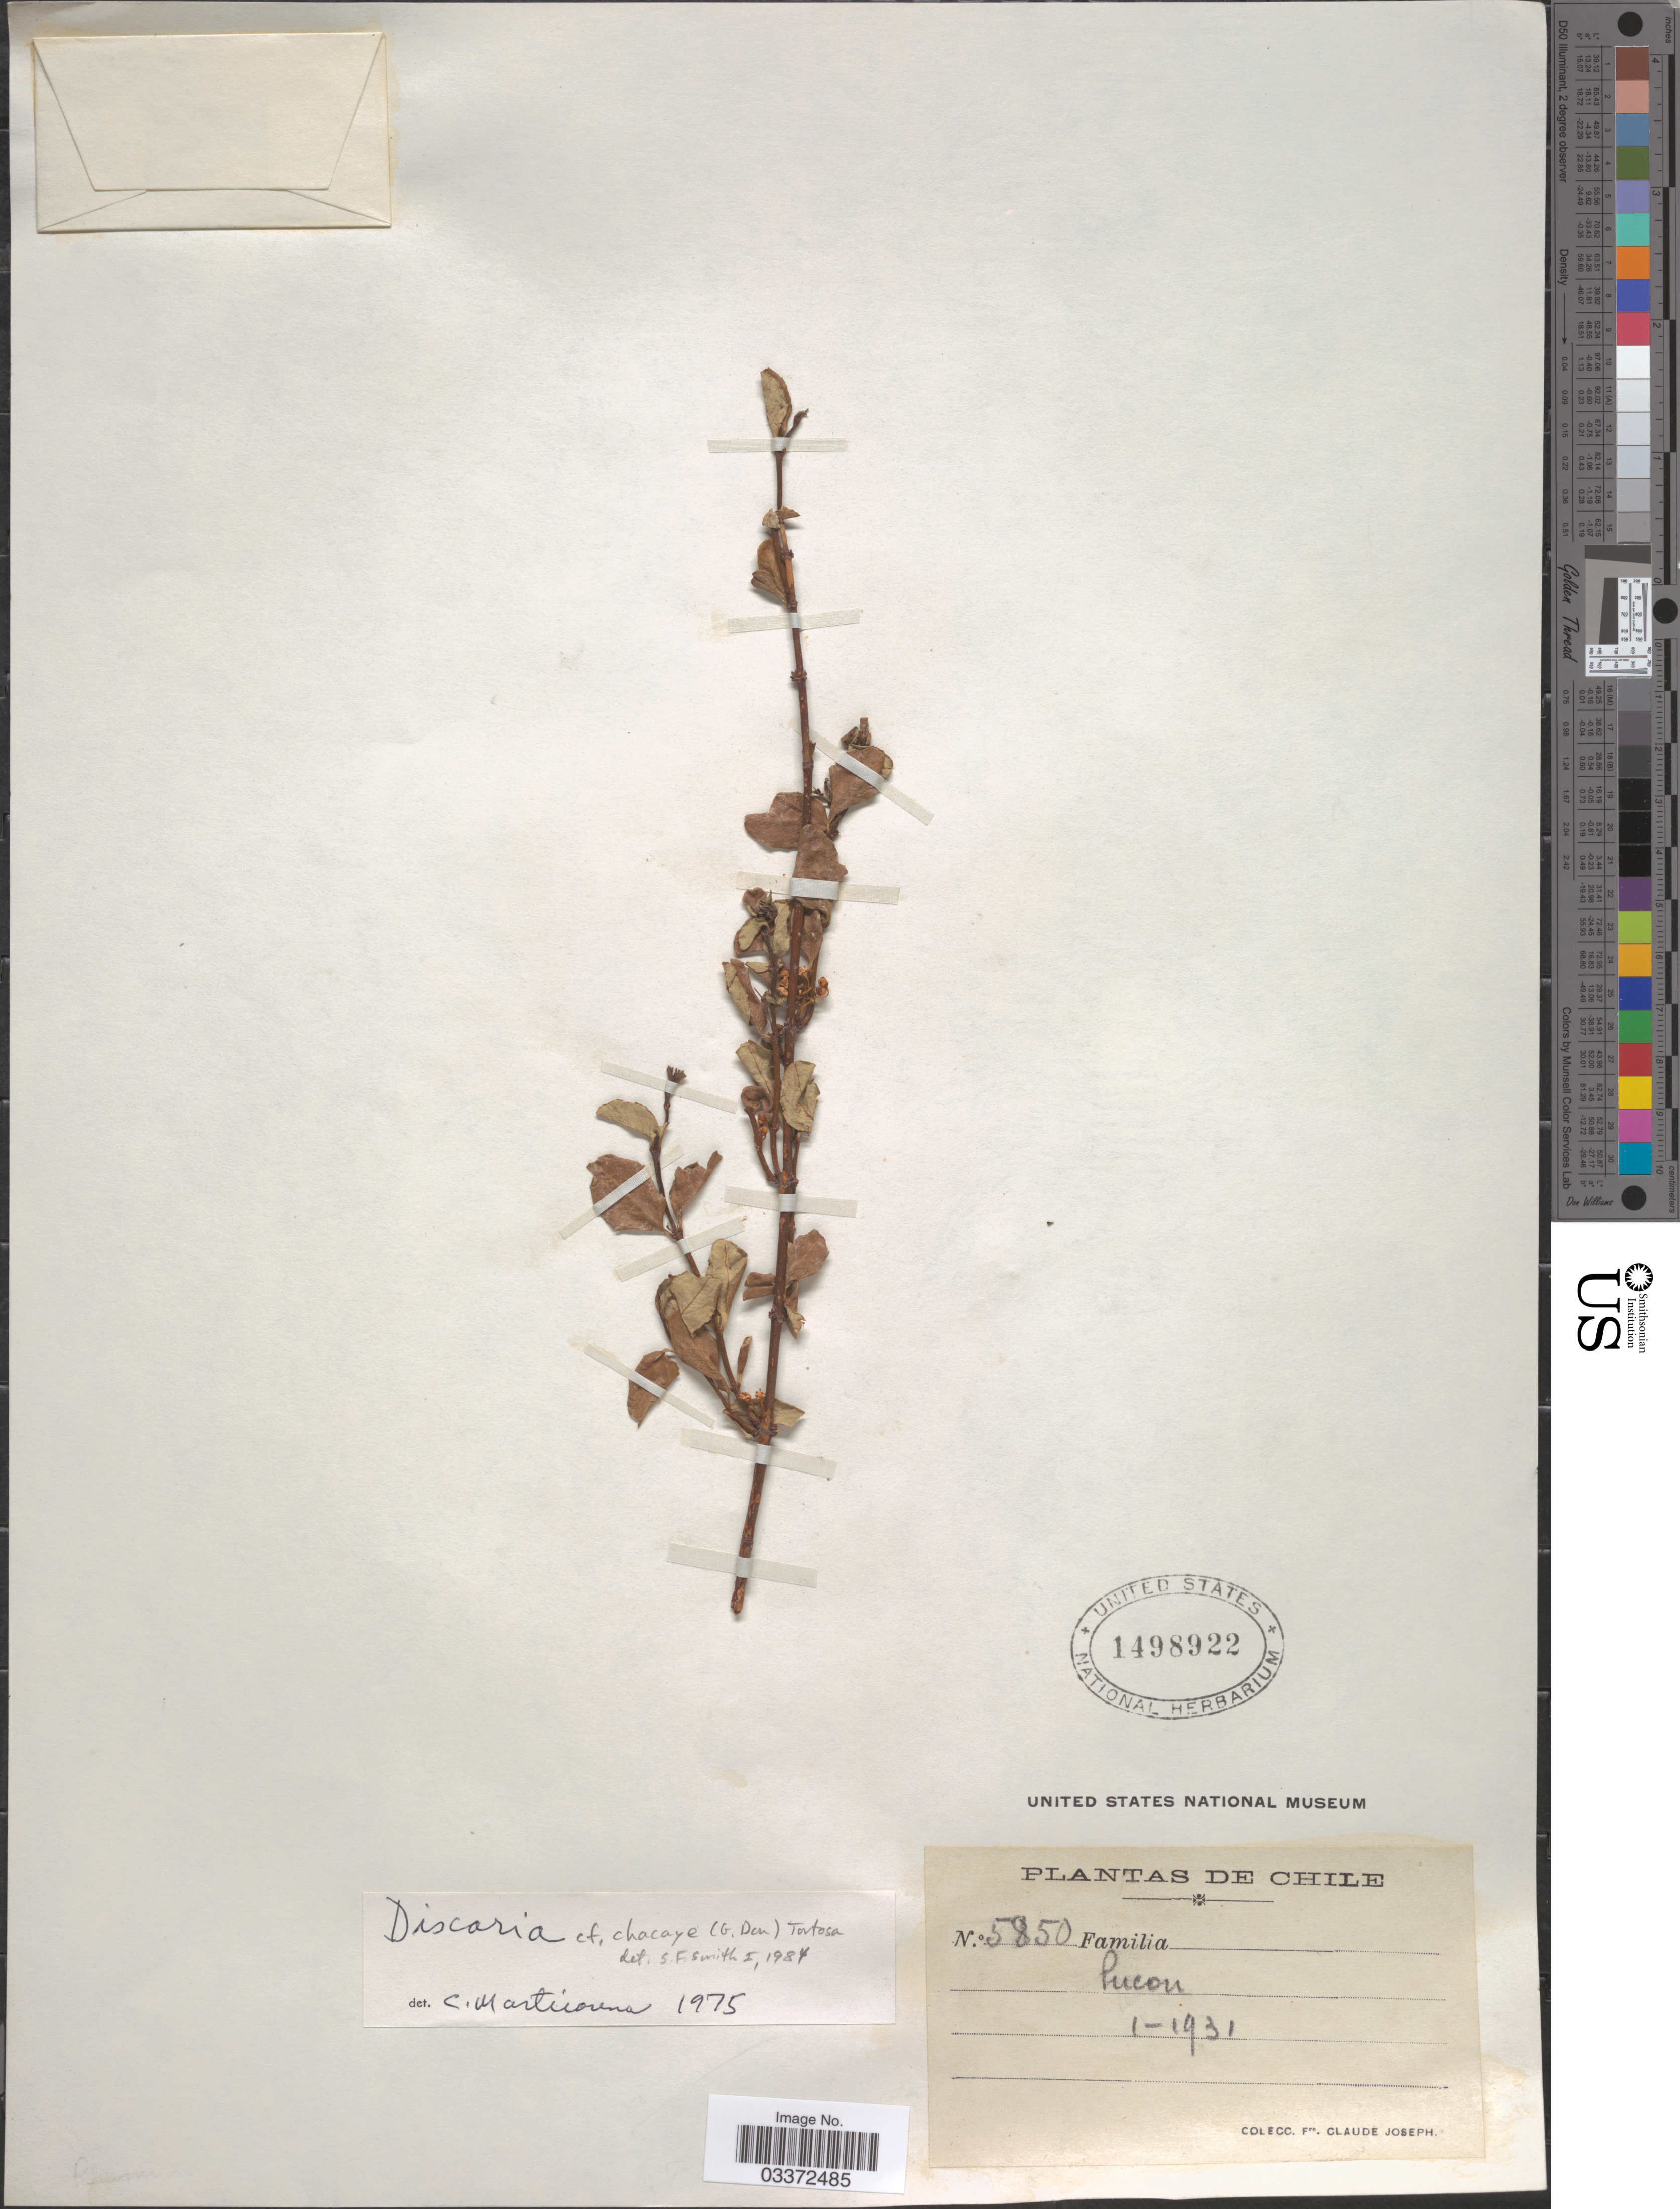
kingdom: Plantae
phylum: Tracheophyta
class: Magnoliopsida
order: Rosales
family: Rhamnaceae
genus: Discaria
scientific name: Discaria chacaye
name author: (G. Don) Tortosa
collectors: Bro. Claude-Joseph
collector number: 5850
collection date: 1931-01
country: Chile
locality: Pucon.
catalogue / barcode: US 1498922